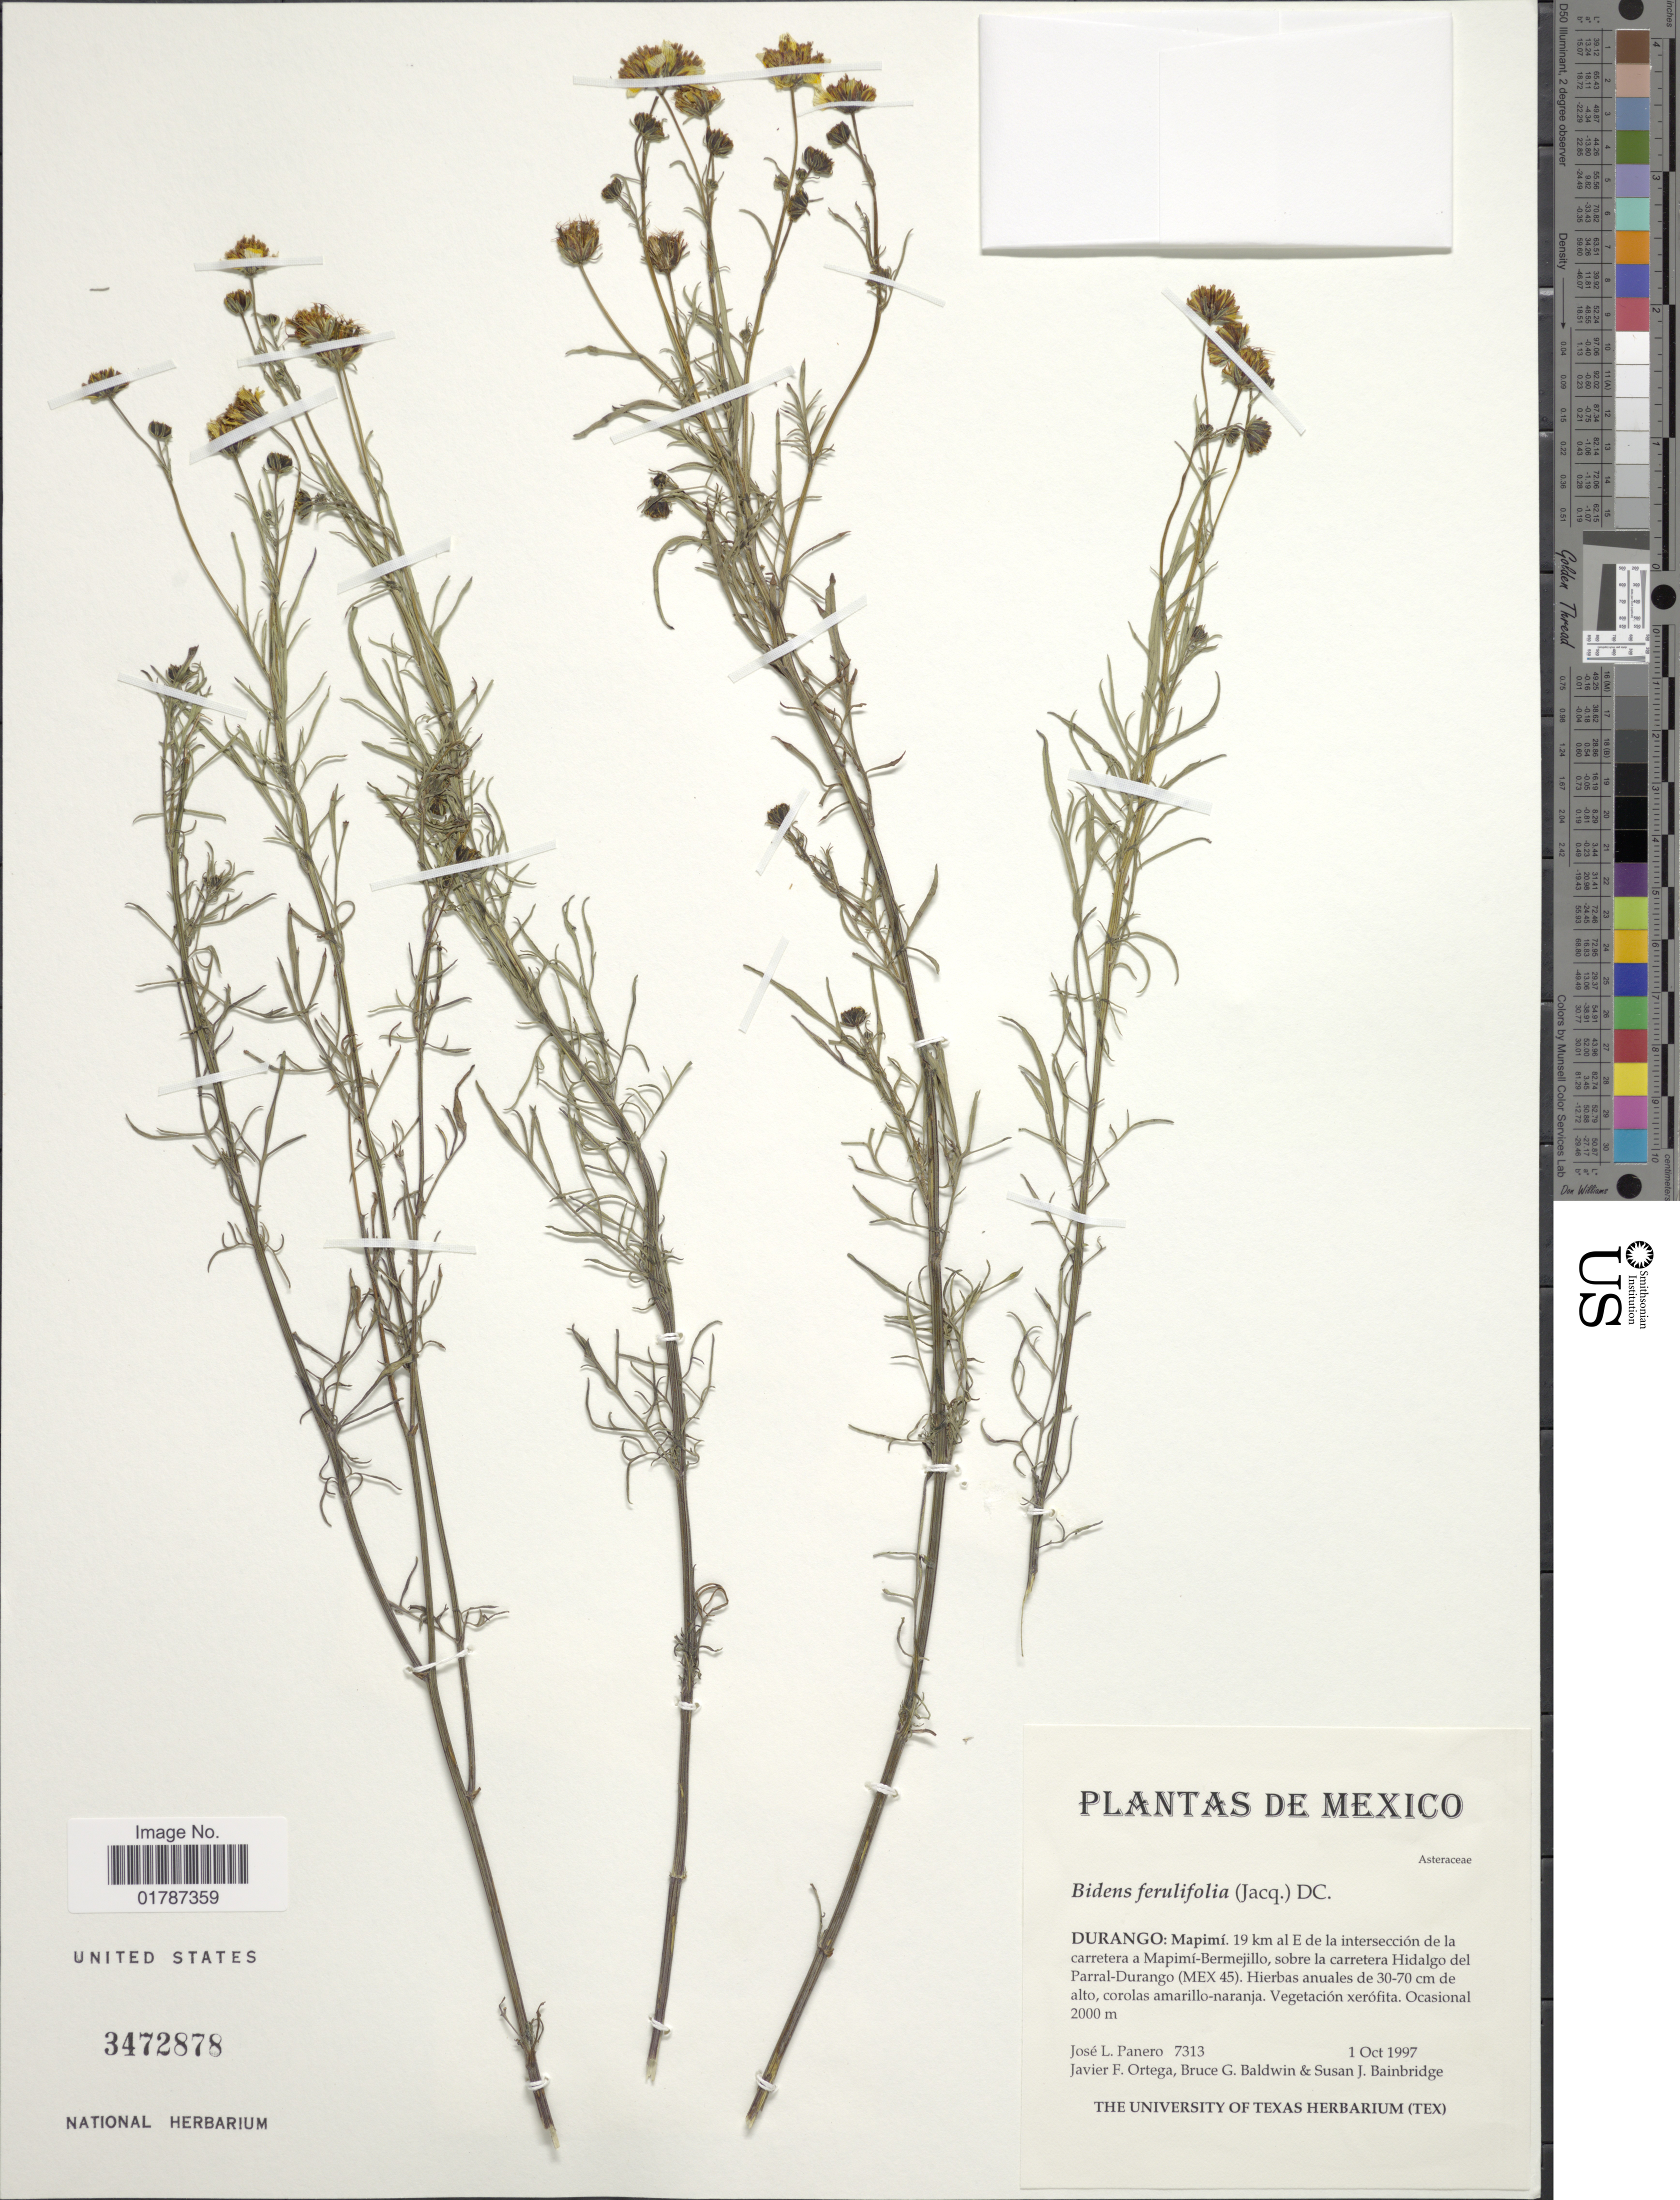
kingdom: Plantae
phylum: Tracheophyta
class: Magnoliopsida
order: Asterales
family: Asteraceae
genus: Bidens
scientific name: Bidens ferulaefolia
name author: (Jacq.) DC.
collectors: J. L. Panero, J. Ortega, B. Baldwin & S. Bainbridge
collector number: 7313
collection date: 1997-10-01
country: Mexico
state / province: Durango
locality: Durango: Mapimi, 19 km al E de la intersection de la carretera a Mapimi-Bermejillo, sobre la carretera Hidalgo del parral-Durango (MEX 45)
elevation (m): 2000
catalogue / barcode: US 2472878